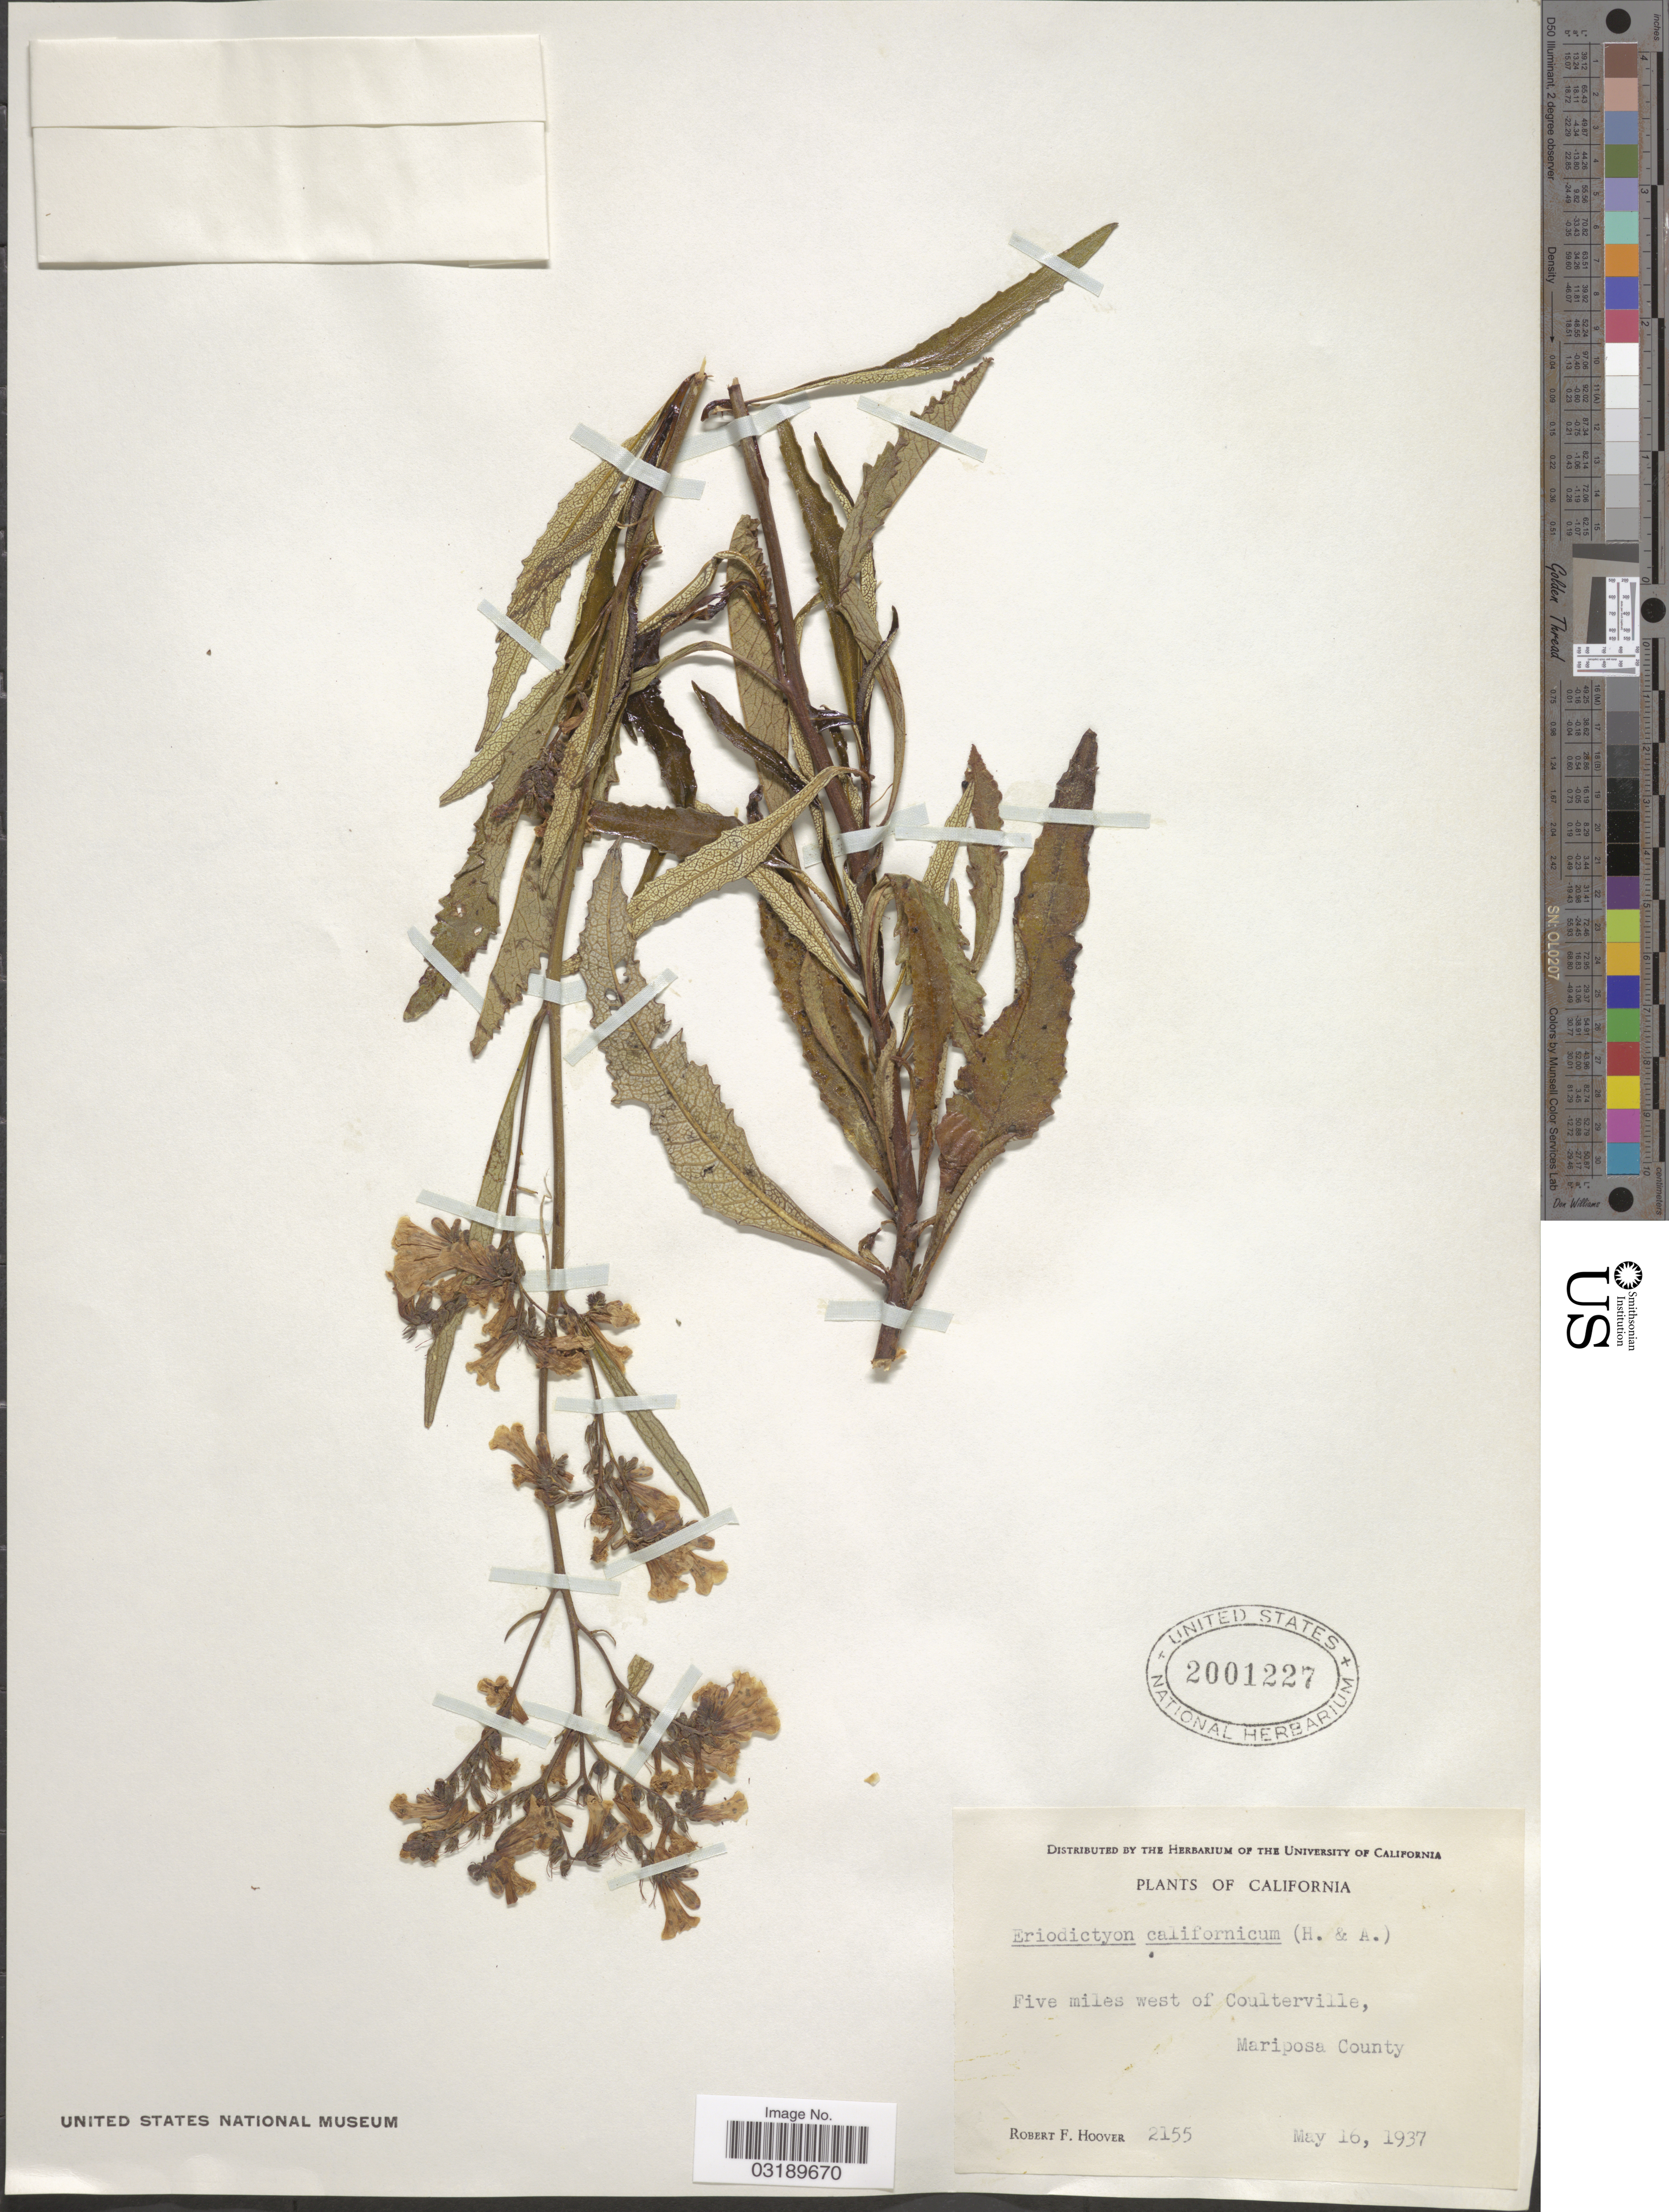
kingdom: Plantae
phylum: Tracheophyta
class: Magnoliopsida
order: Boraginales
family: Namaceae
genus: Eriodictyon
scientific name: Eriodictyon californicum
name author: (Hook. & Arn.) Torr.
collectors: R. F. Hoover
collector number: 2155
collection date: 1937-05-16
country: United States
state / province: California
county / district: Mariposa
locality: Five miles west of Coulterville, Mariposa County.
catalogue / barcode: US 2001227